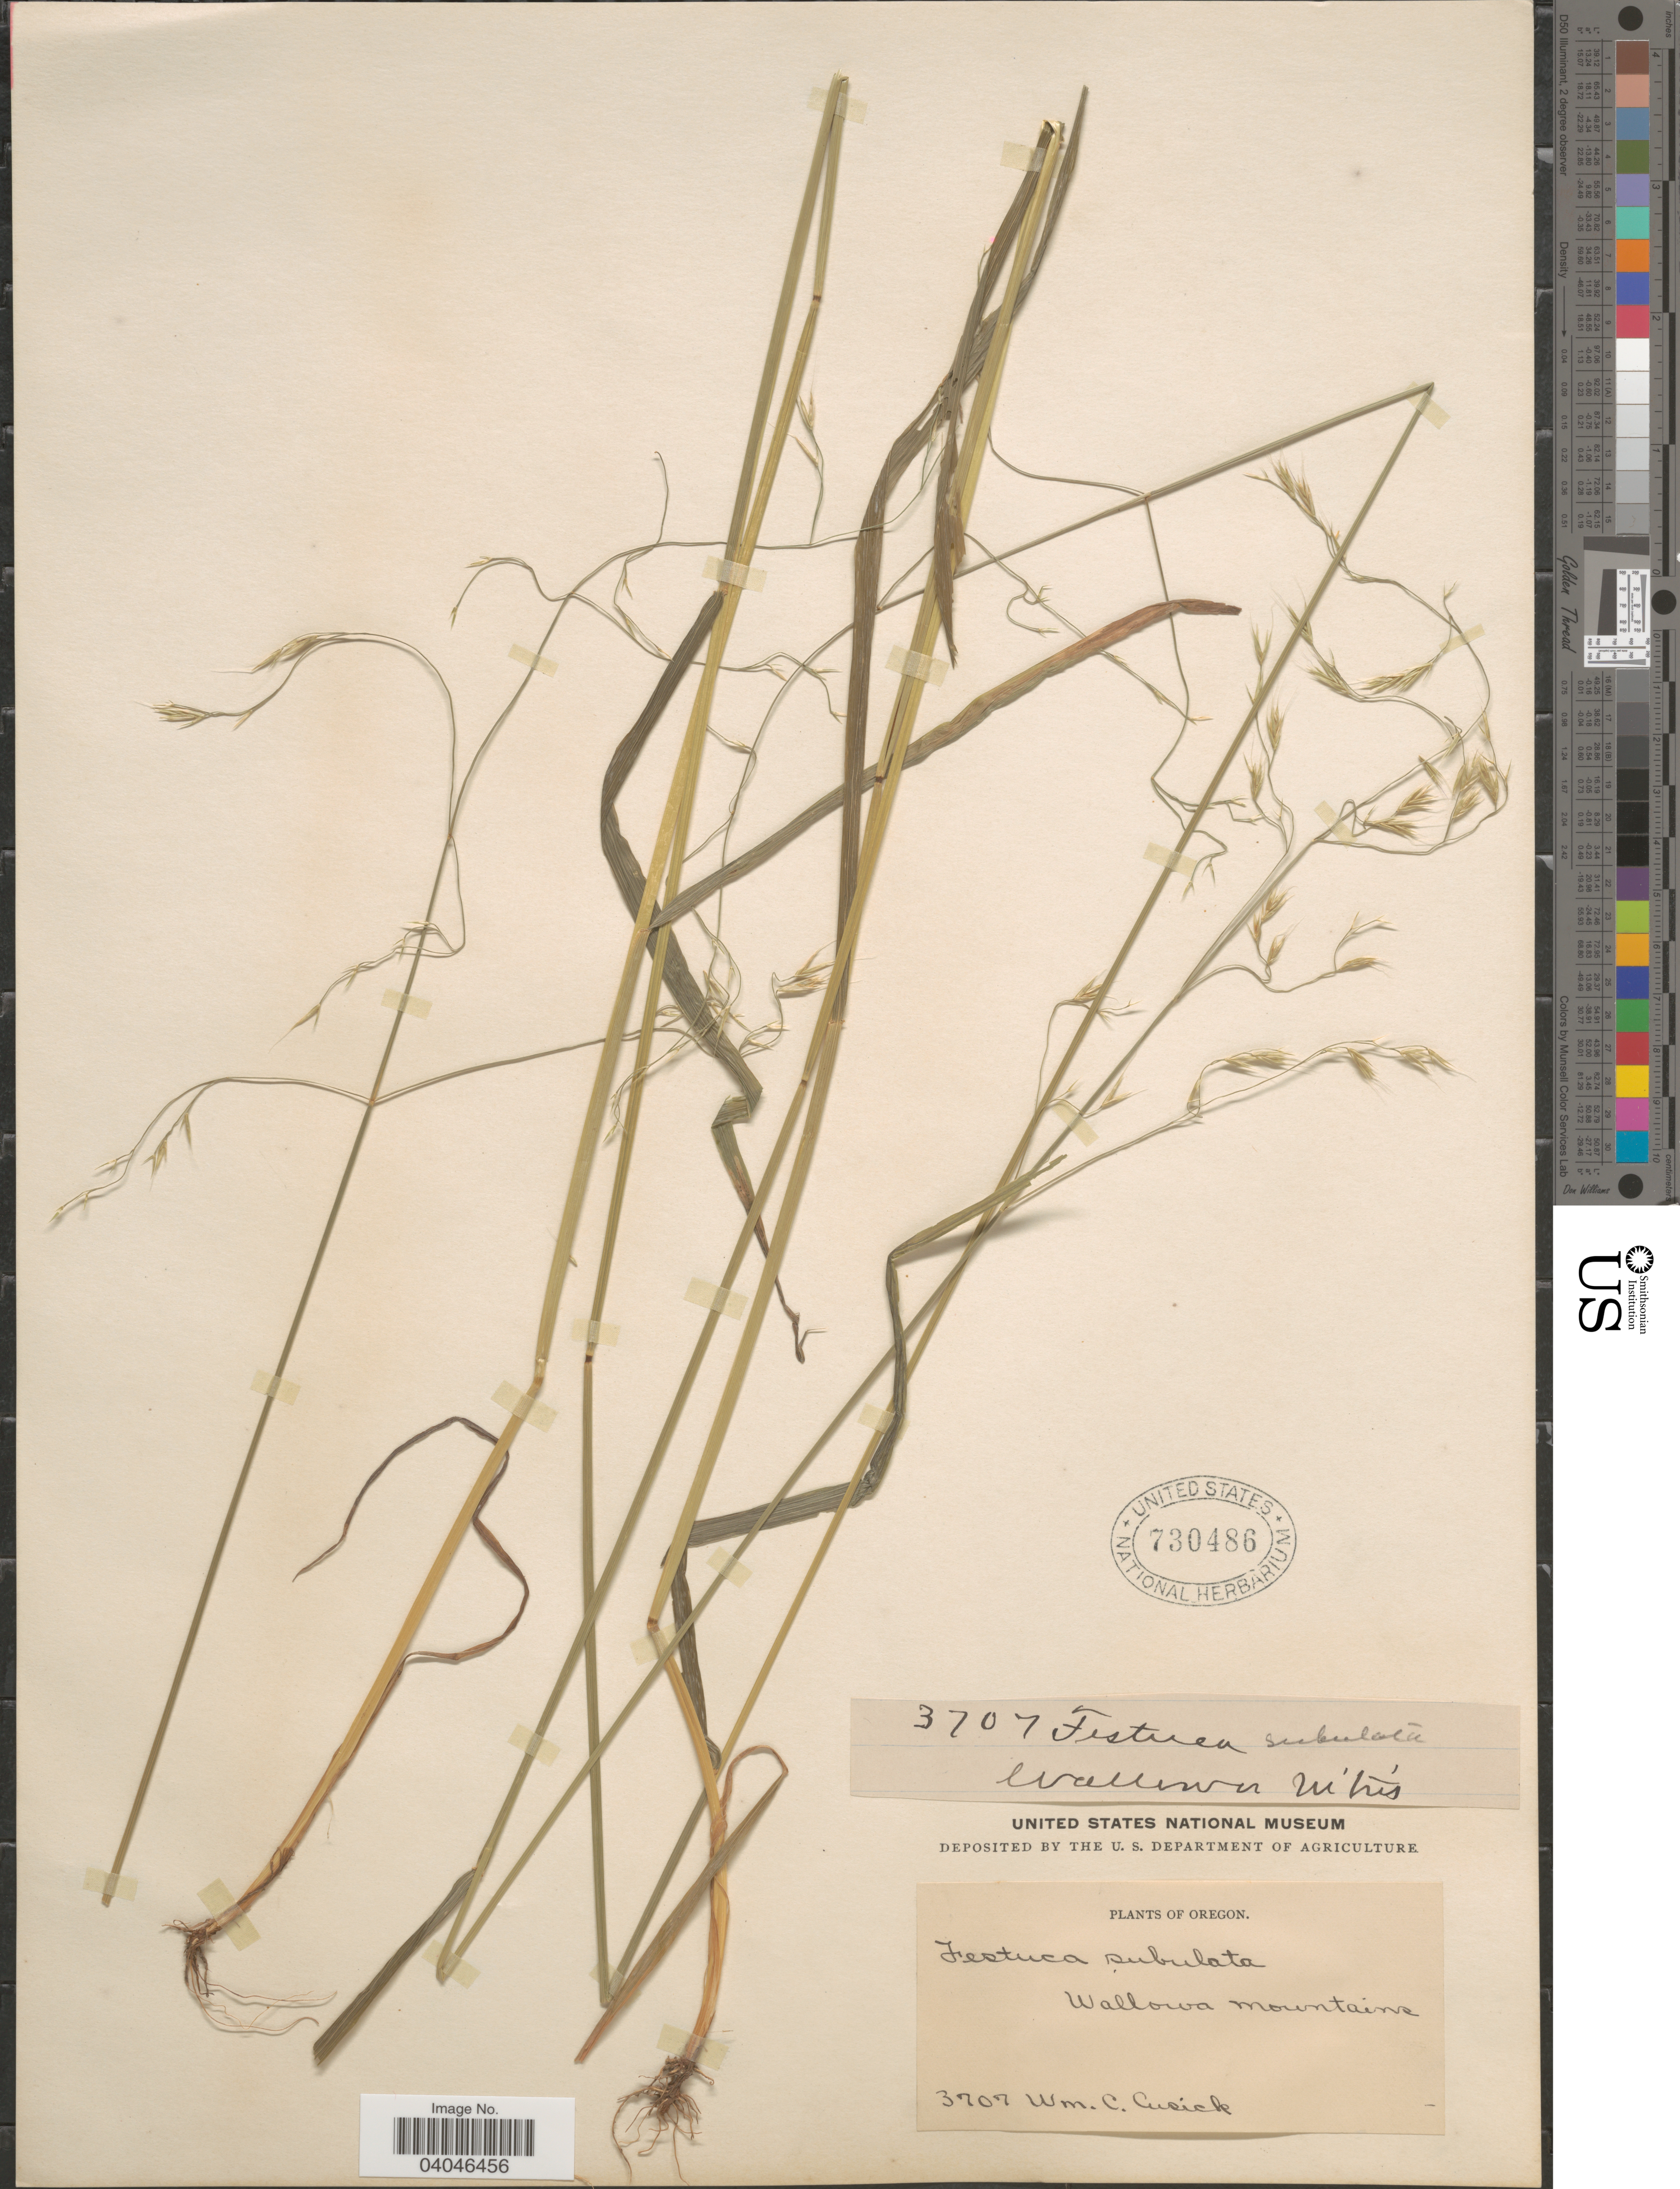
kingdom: Plantae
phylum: Tracheophyta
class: Liliopsida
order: Poales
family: Poaceae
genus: Festuca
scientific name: Festuca subulata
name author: Trin.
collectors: W. C. Cusick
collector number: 3707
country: United States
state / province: Oregon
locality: Wallowa Mountains.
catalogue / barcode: US 730486